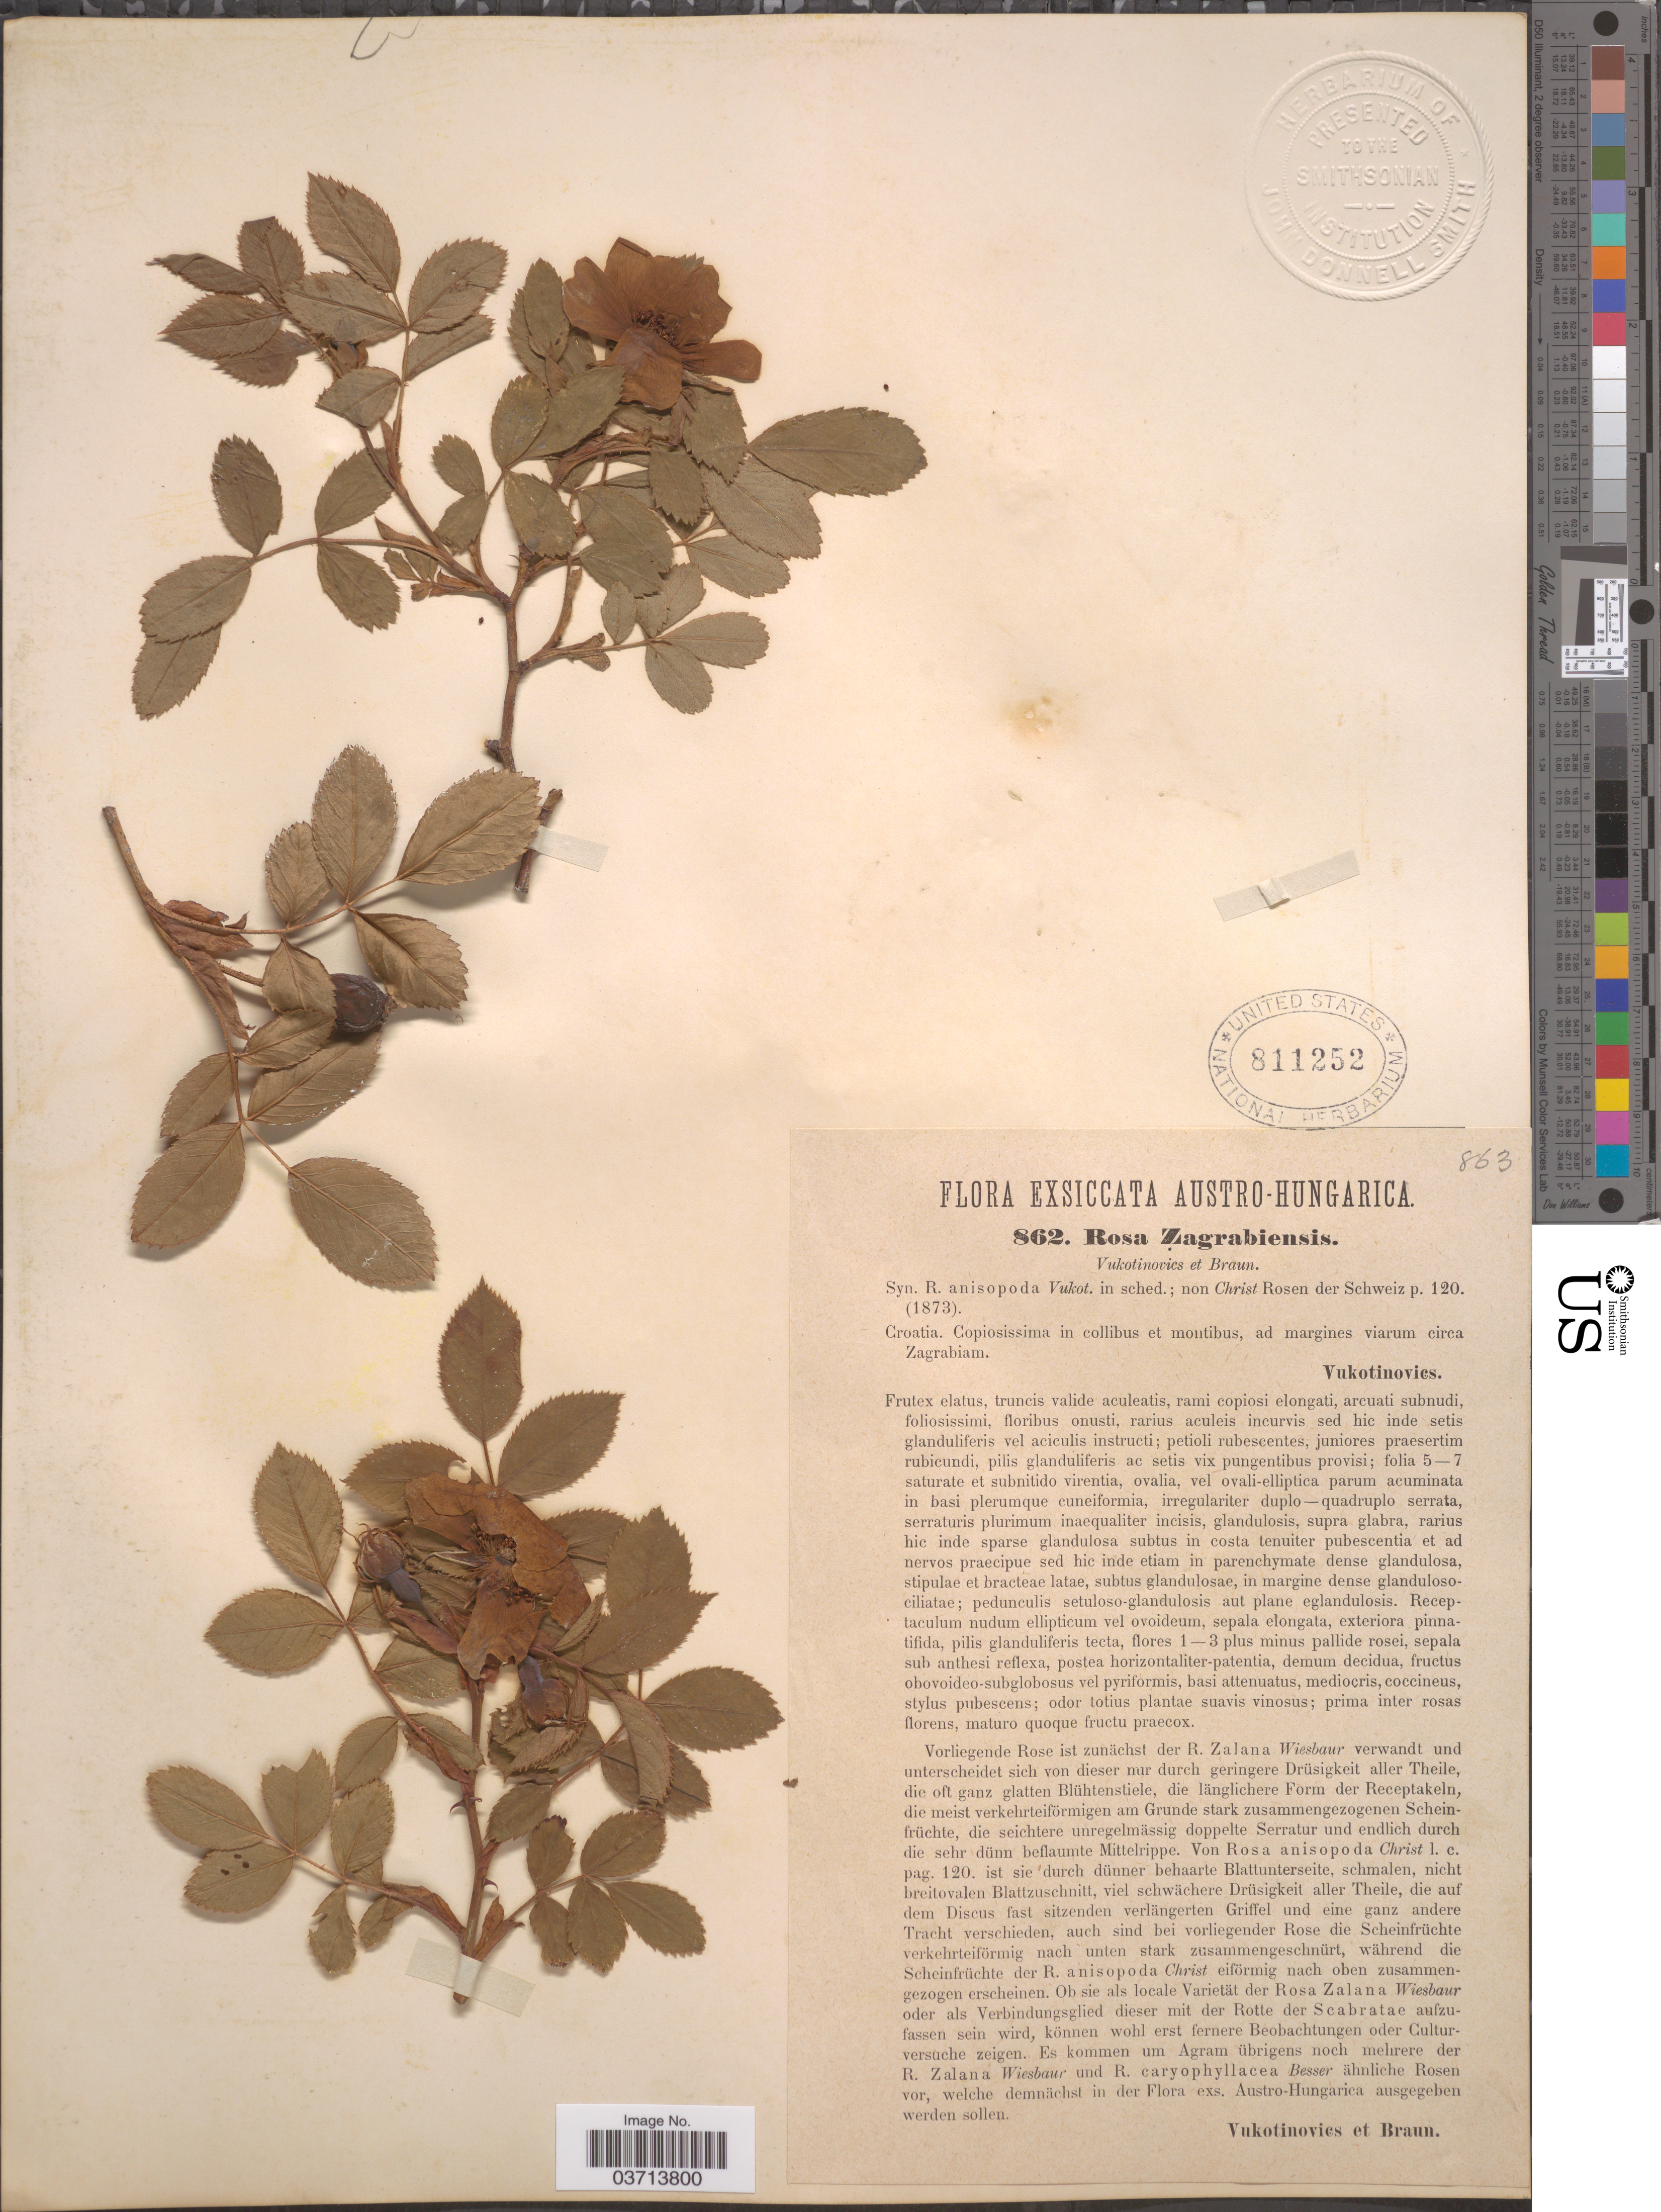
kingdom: Plantae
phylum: Tracheophyta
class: Magnoliopsida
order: Rosales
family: Rosaceae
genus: Rosa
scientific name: Rosa zagrabiensis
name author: Vukotinovic & Heinr. Braun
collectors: Vukotinovic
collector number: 862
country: Croatia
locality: Austro-Hungarica. Copiosissima in collibus et montibus, ad margines viarum circa Zagrabiam.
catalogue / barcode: US 811252